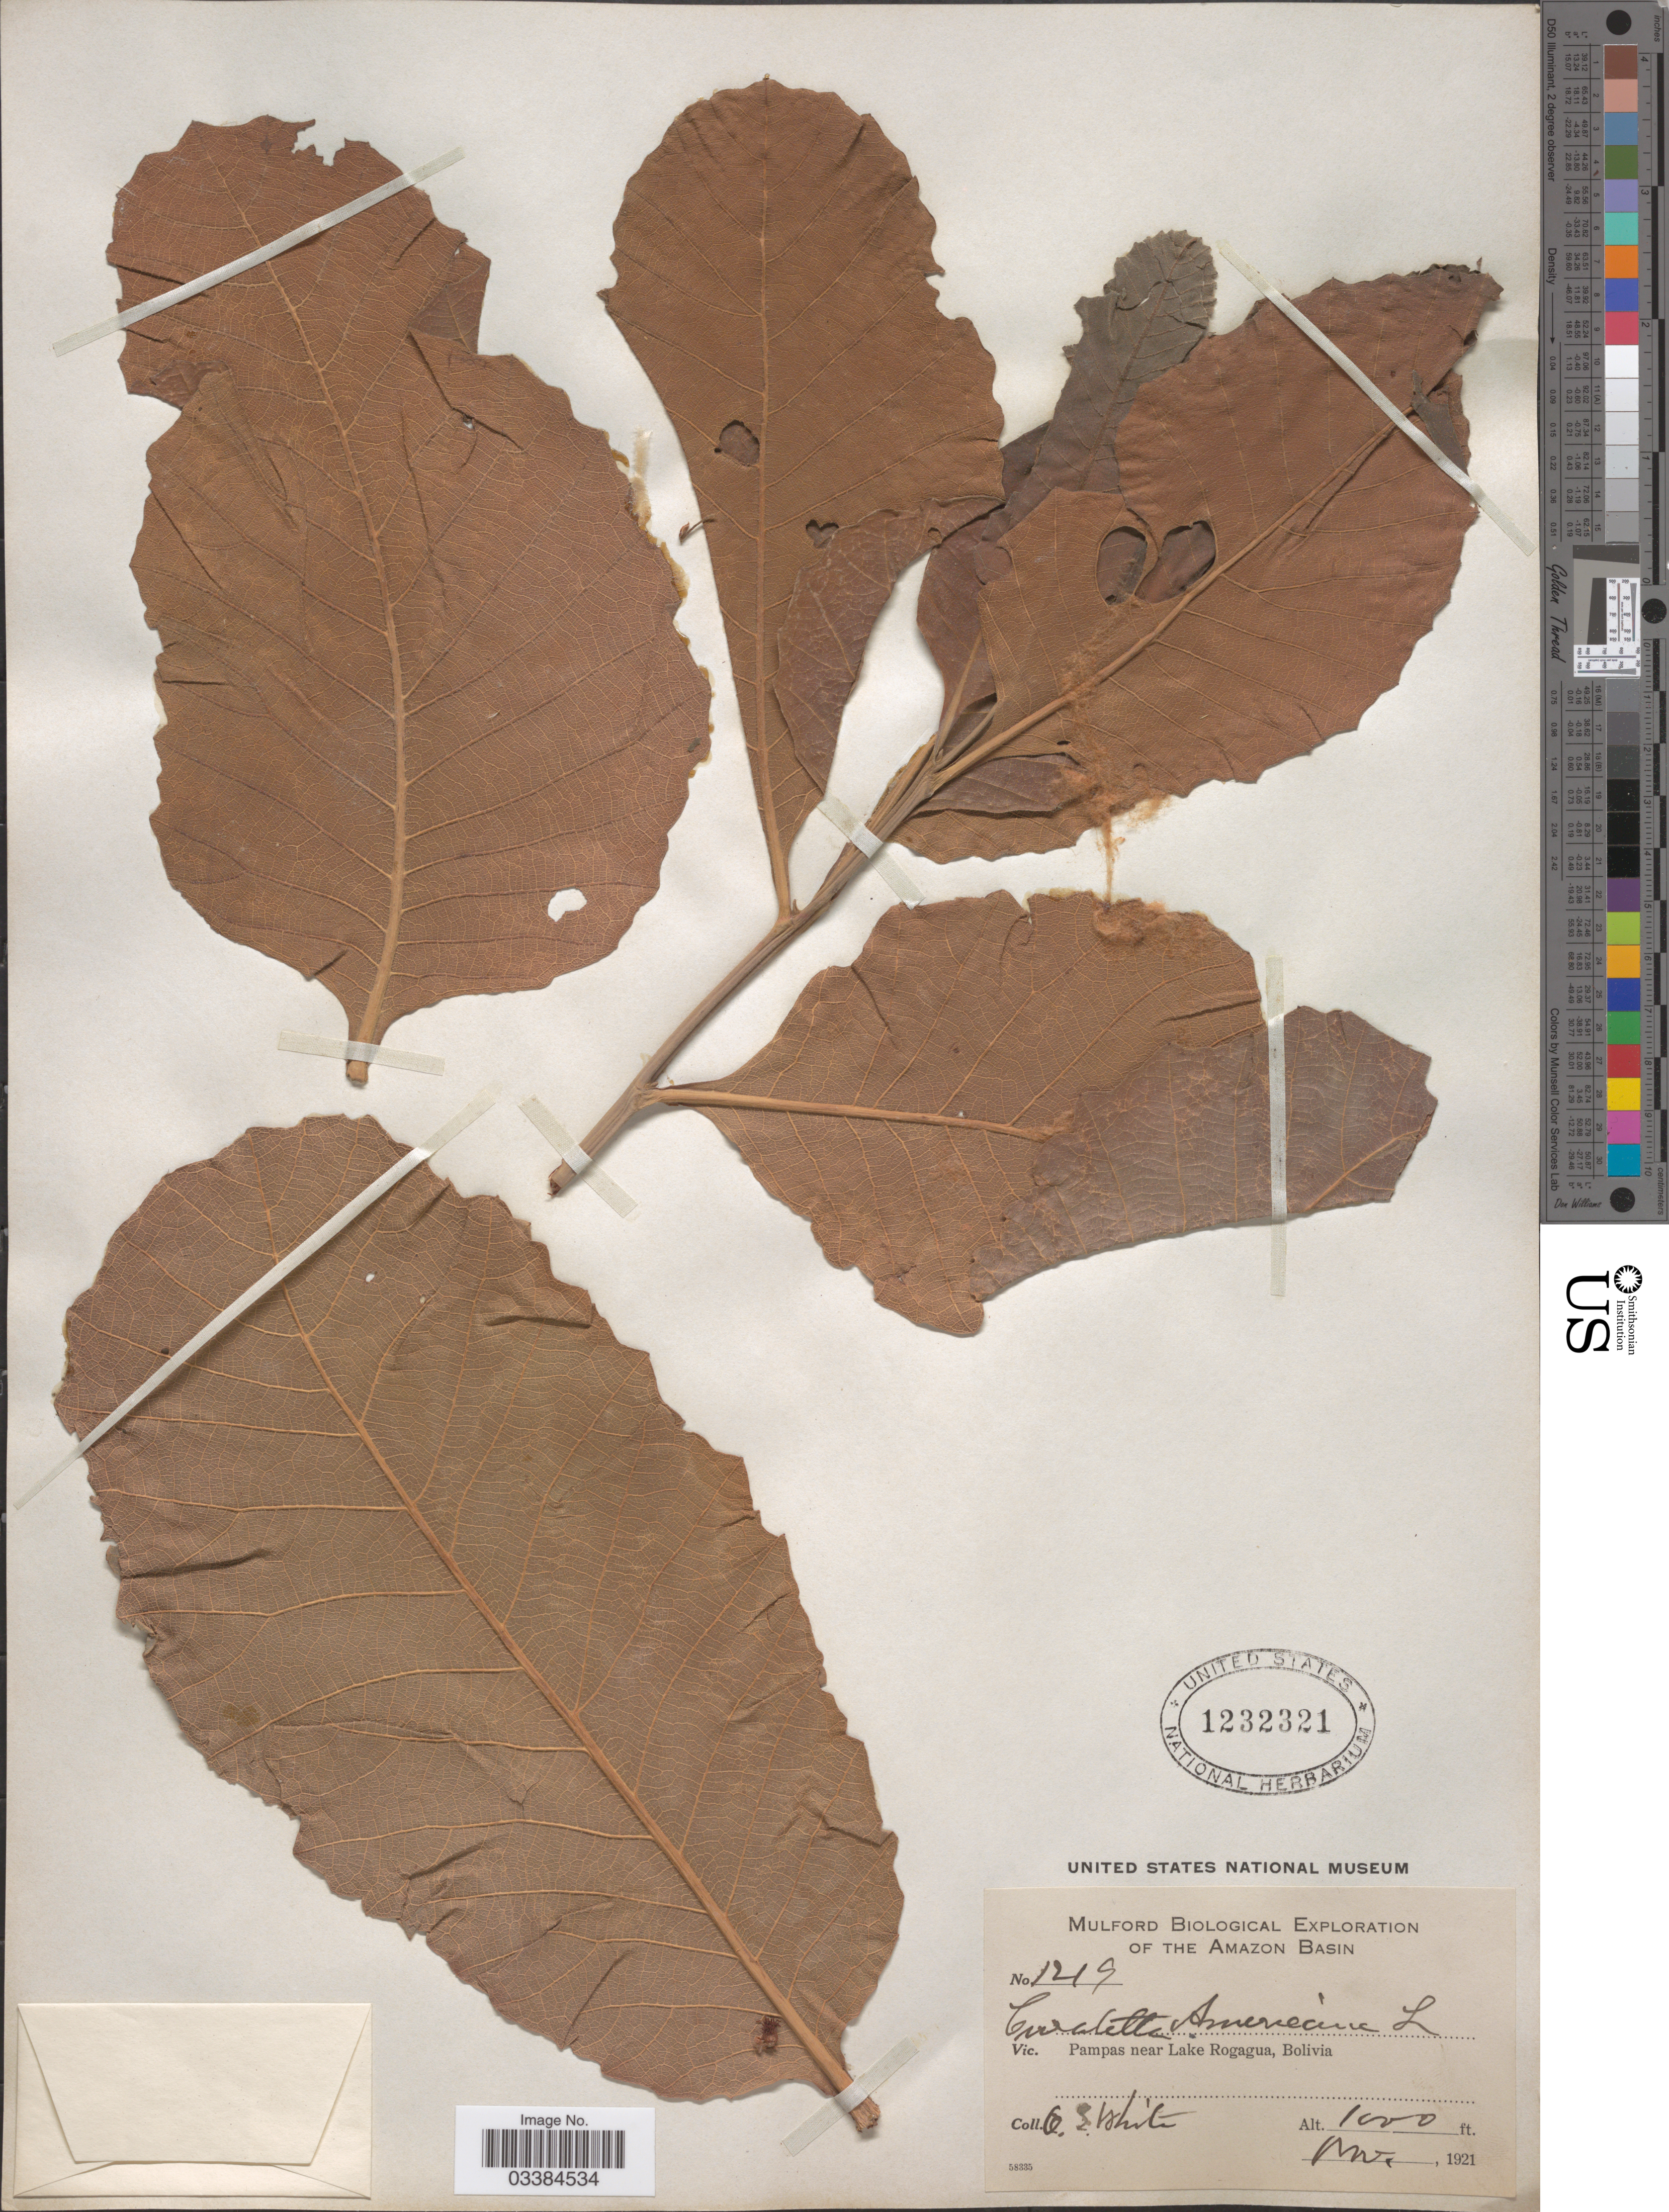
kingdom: Plantae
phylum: Tracheophyta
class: Magnoliopsida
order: Dilleniales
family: Dilleniaceae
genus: Curatella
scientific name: Curatella americana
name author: L.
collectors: O. E. White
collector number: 1219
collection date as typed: Nov., 1921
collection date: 1921-11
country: Bolivia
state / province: Beni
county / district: José Ballivián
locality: Pampas near Lake Rogagua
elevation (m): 305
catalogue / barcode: US 1232321